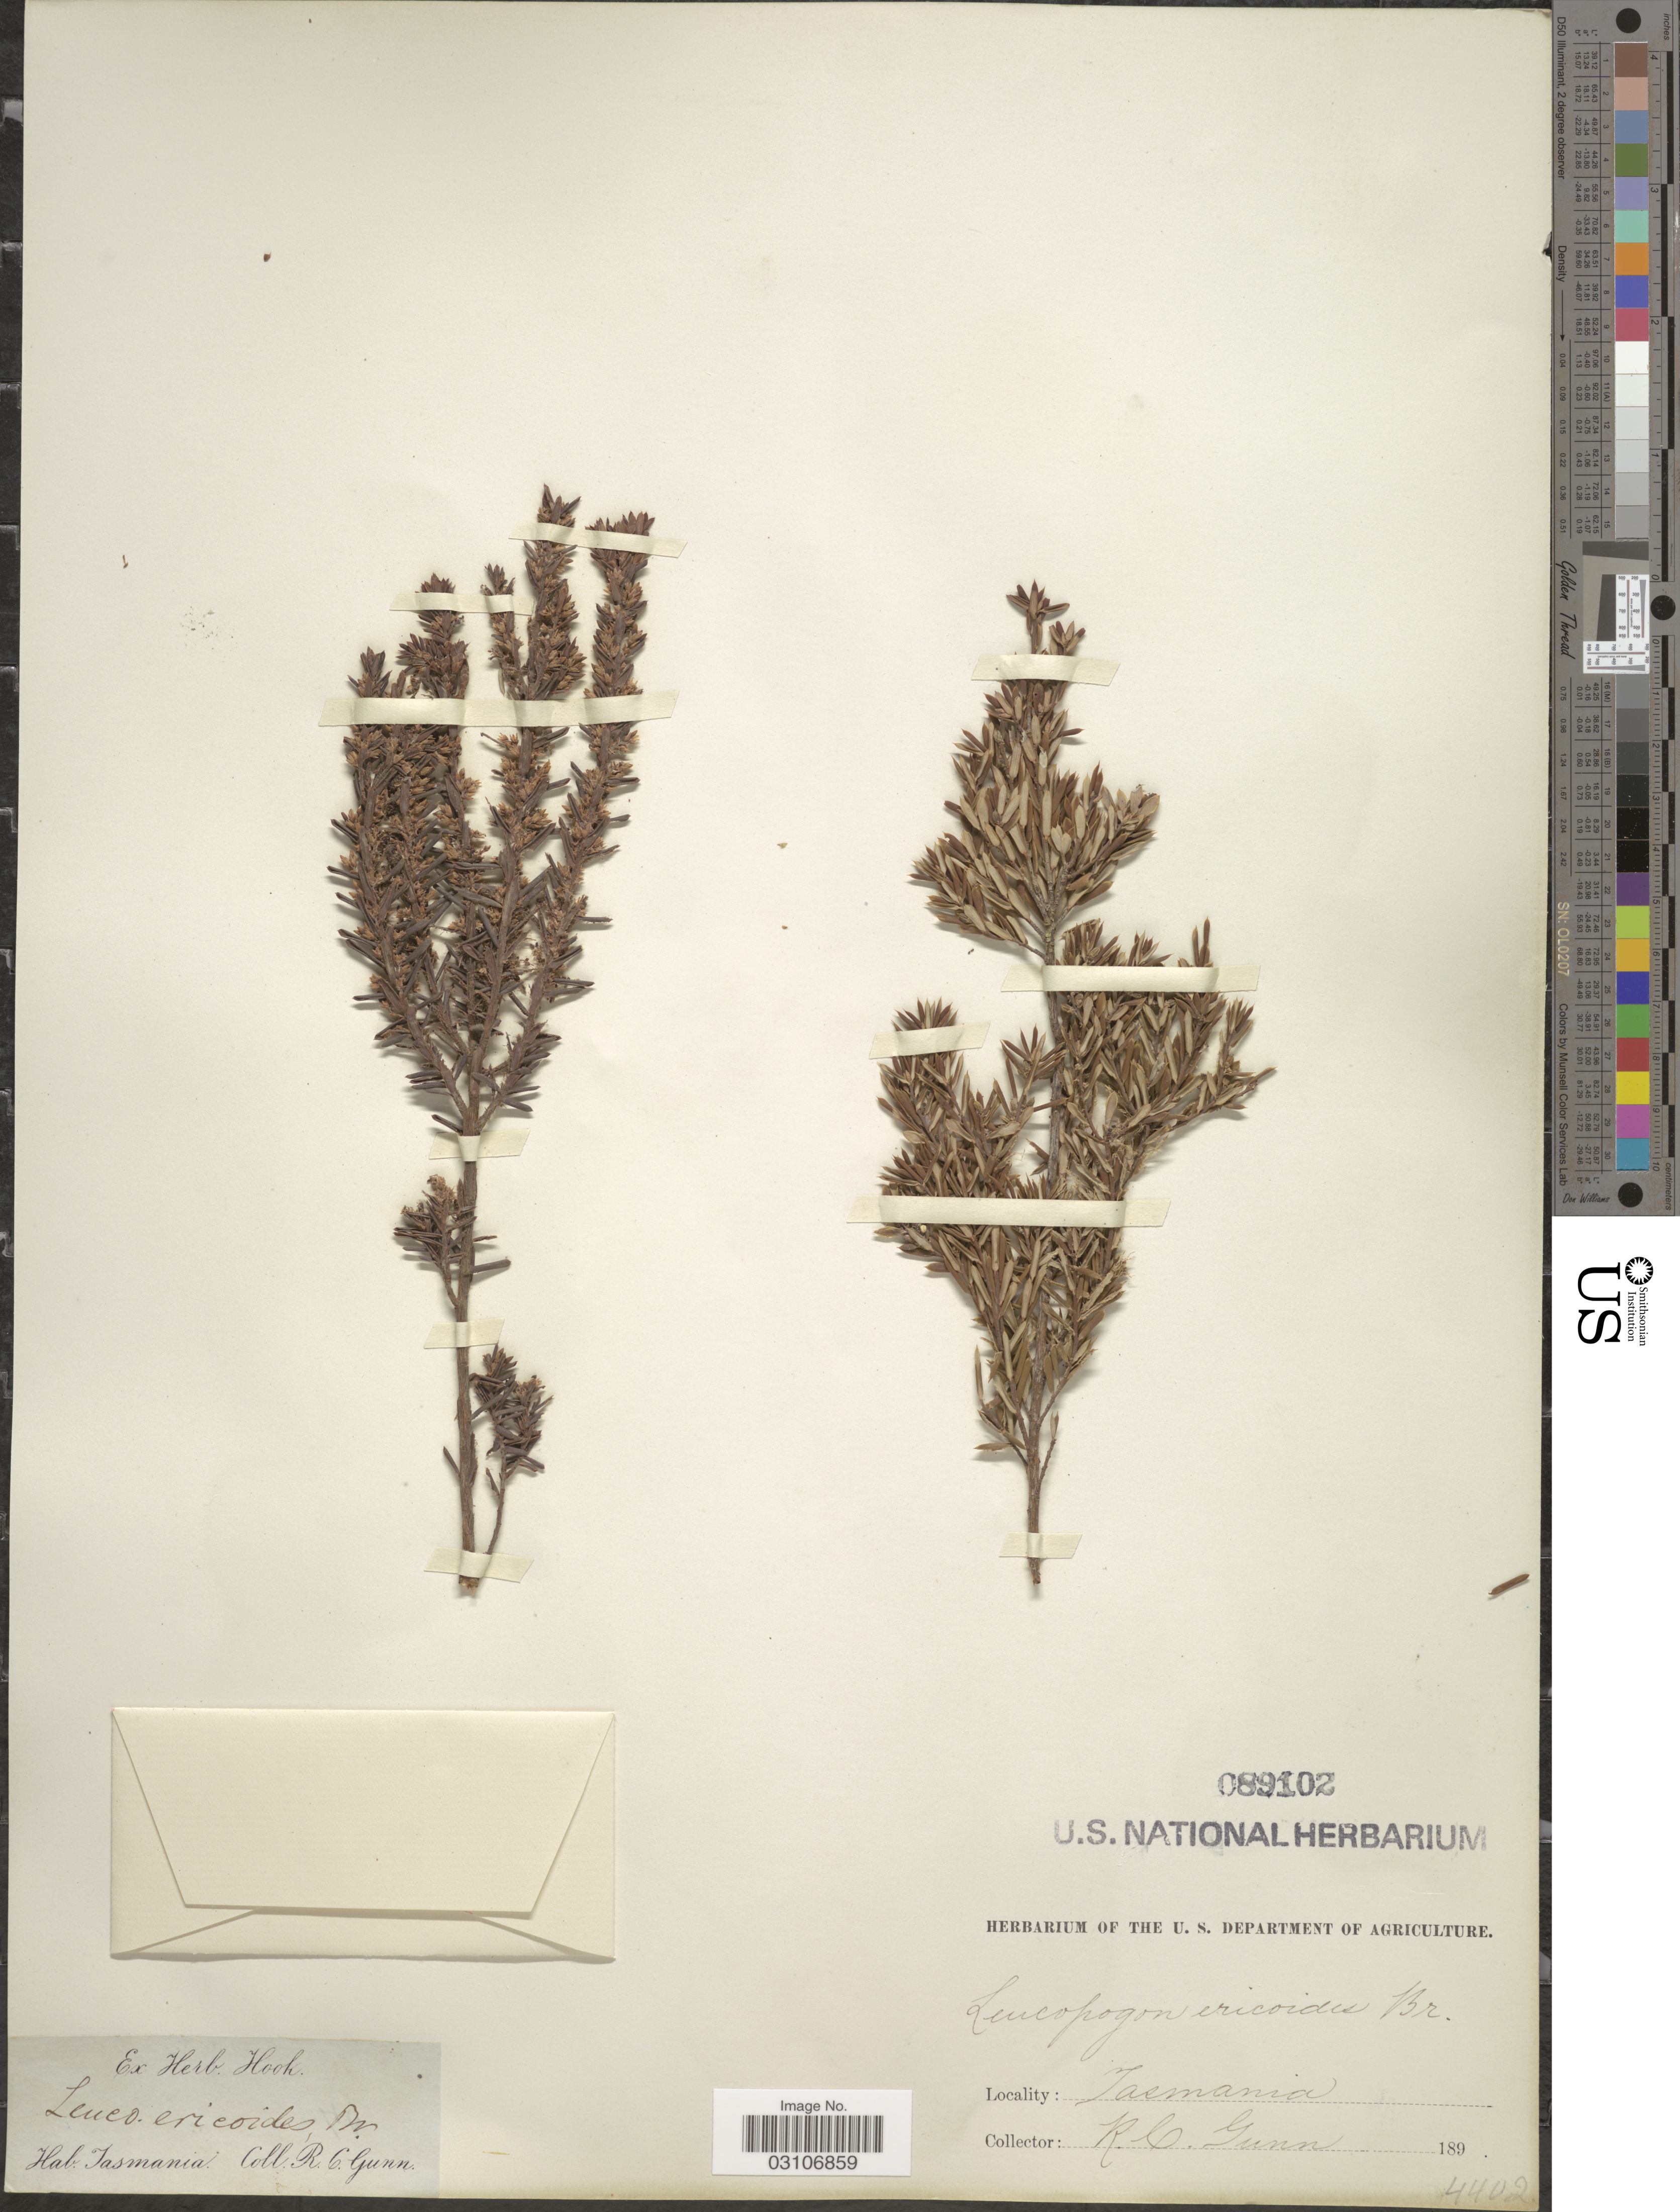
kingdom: Plantae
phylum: Tracheophyta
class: Magnoliopsida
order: Ericales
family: Ericaceae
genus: Leucopogon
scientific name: Leucopogon ericoides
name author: R. Br.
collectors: R. Gunn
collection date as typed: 189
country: Australia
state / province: Tasmania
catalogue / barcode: US 89102